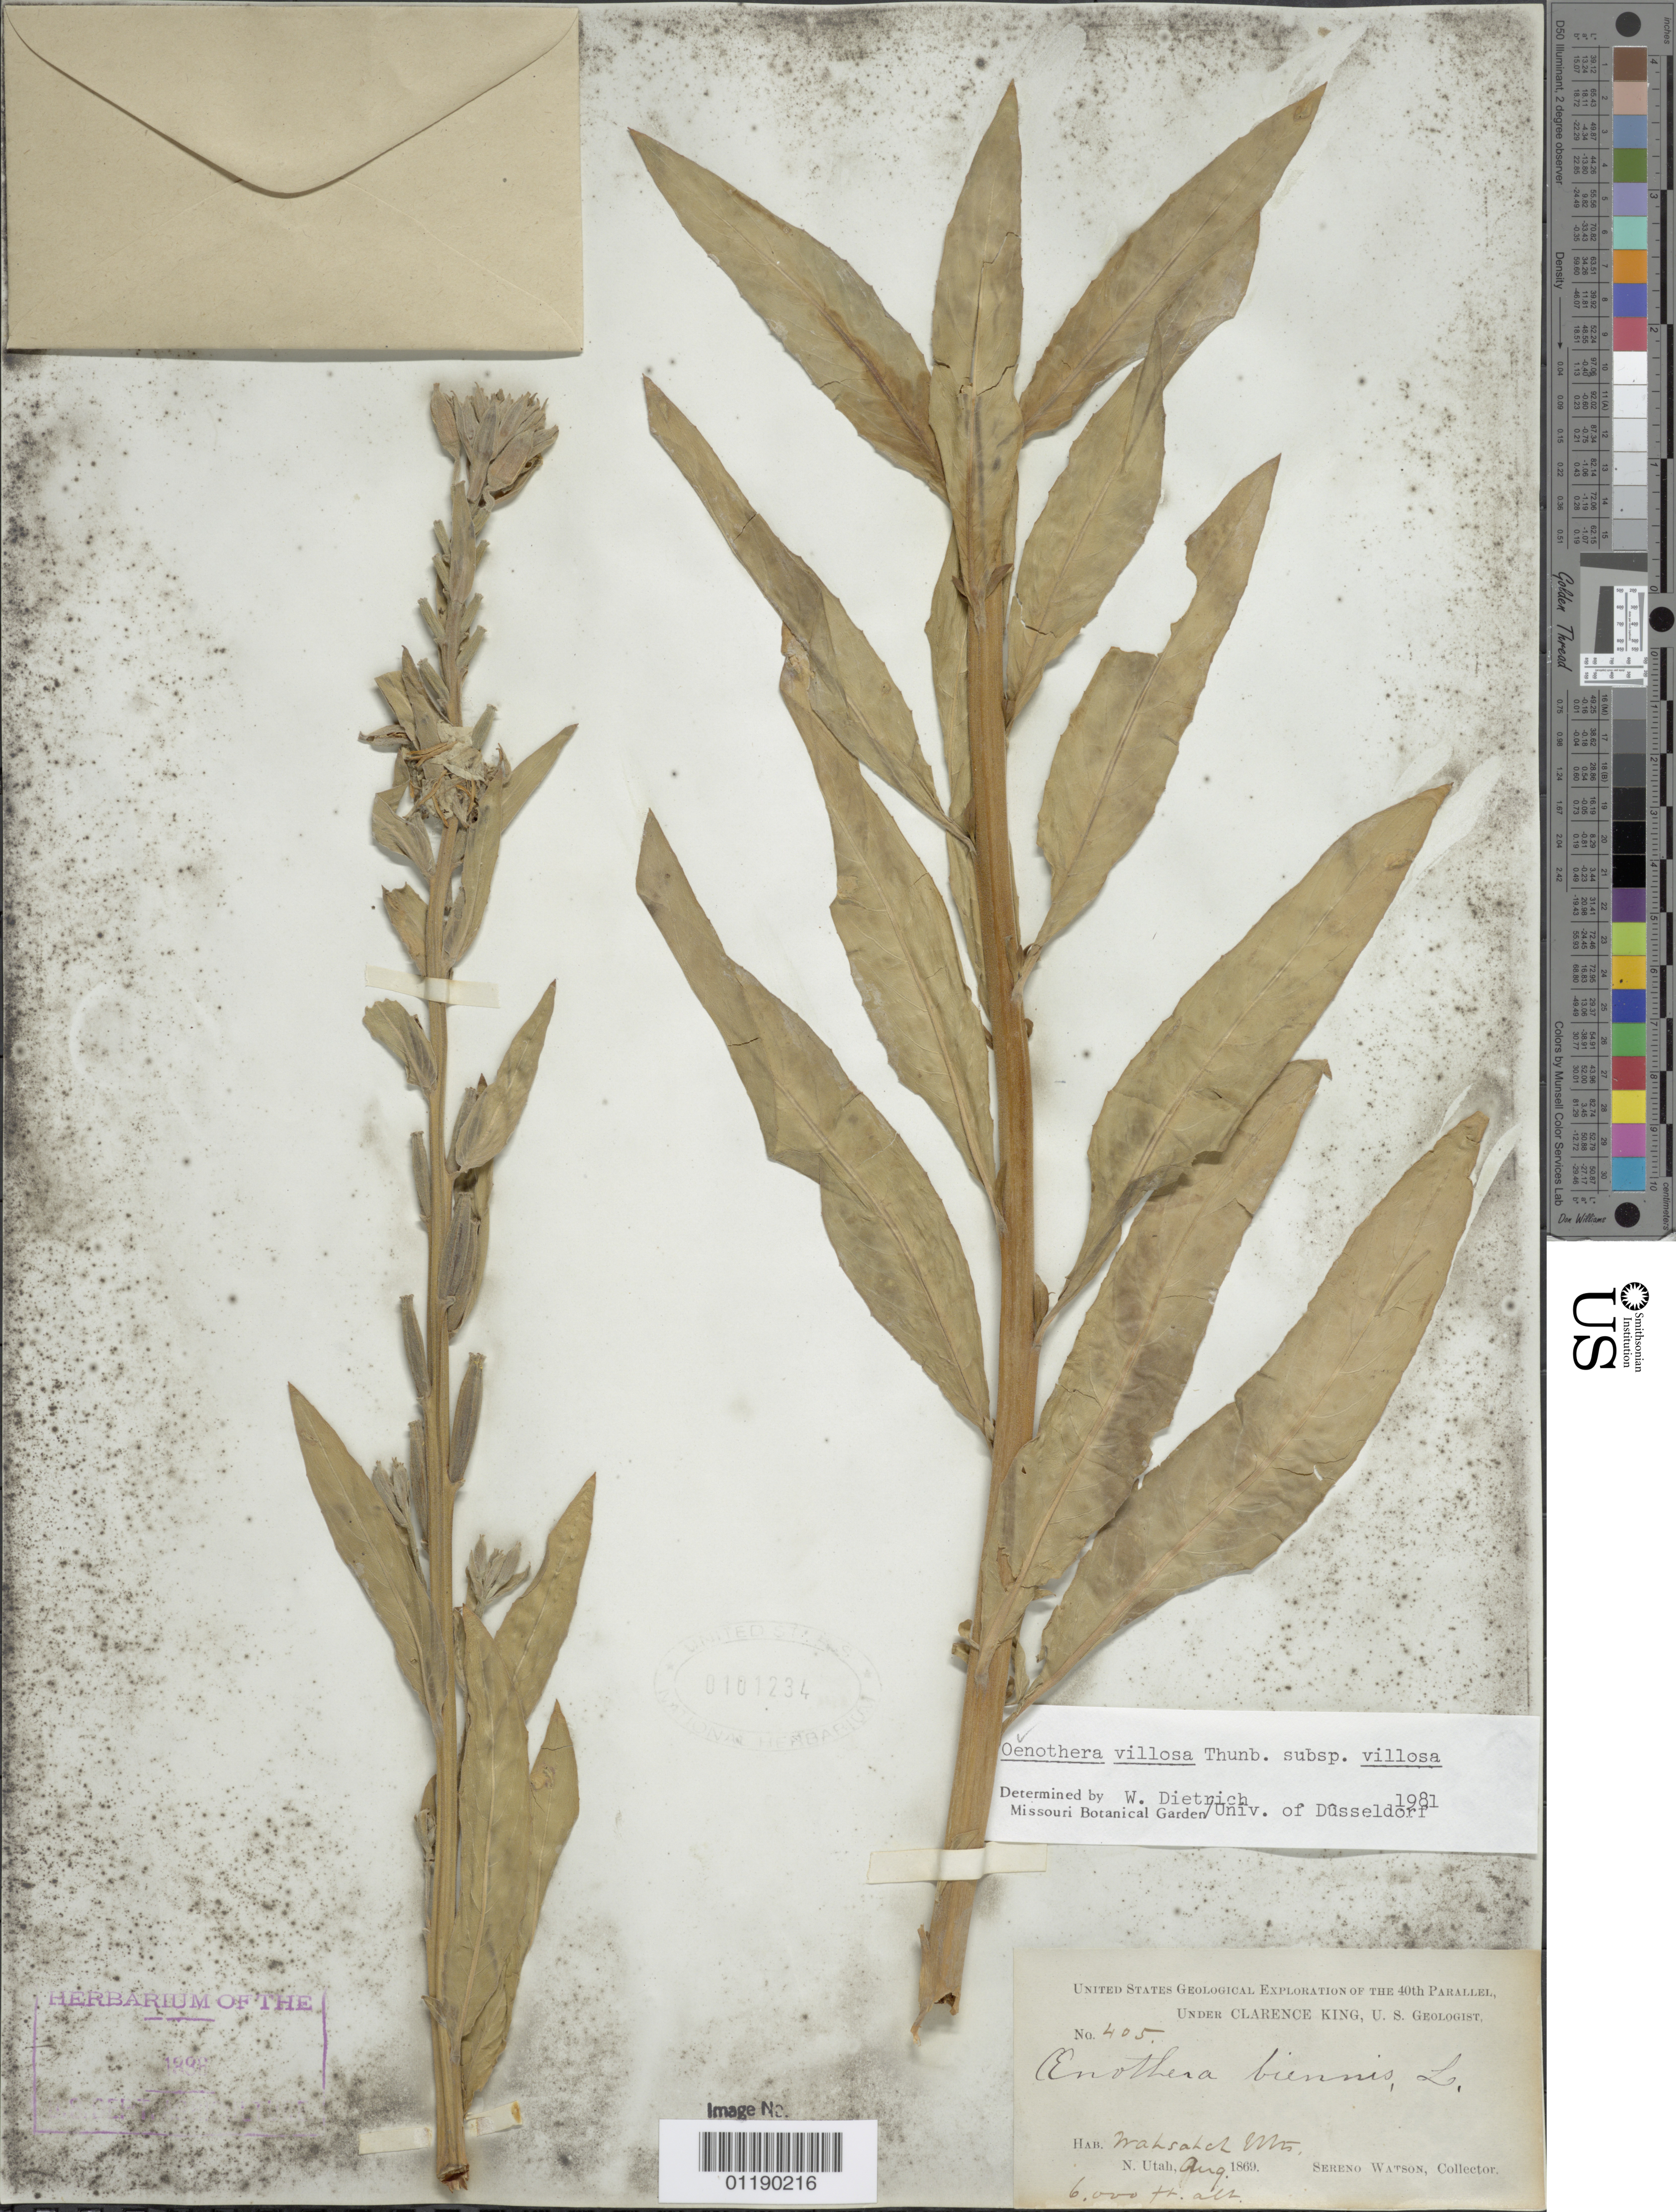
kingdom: Plantae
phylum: Tracheophyta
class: Magnoliopsida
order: Myrtales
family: Onagraceae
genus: Oenothera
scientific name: Oenothera villosa subsp. villosa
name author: Thunb.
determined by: Dietrich, W.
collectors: S. Watson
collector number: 405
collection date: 1869-08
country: United States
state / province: Utah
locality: Wasatch Mts., N. Utah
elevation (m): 1829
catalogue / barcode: US 101234